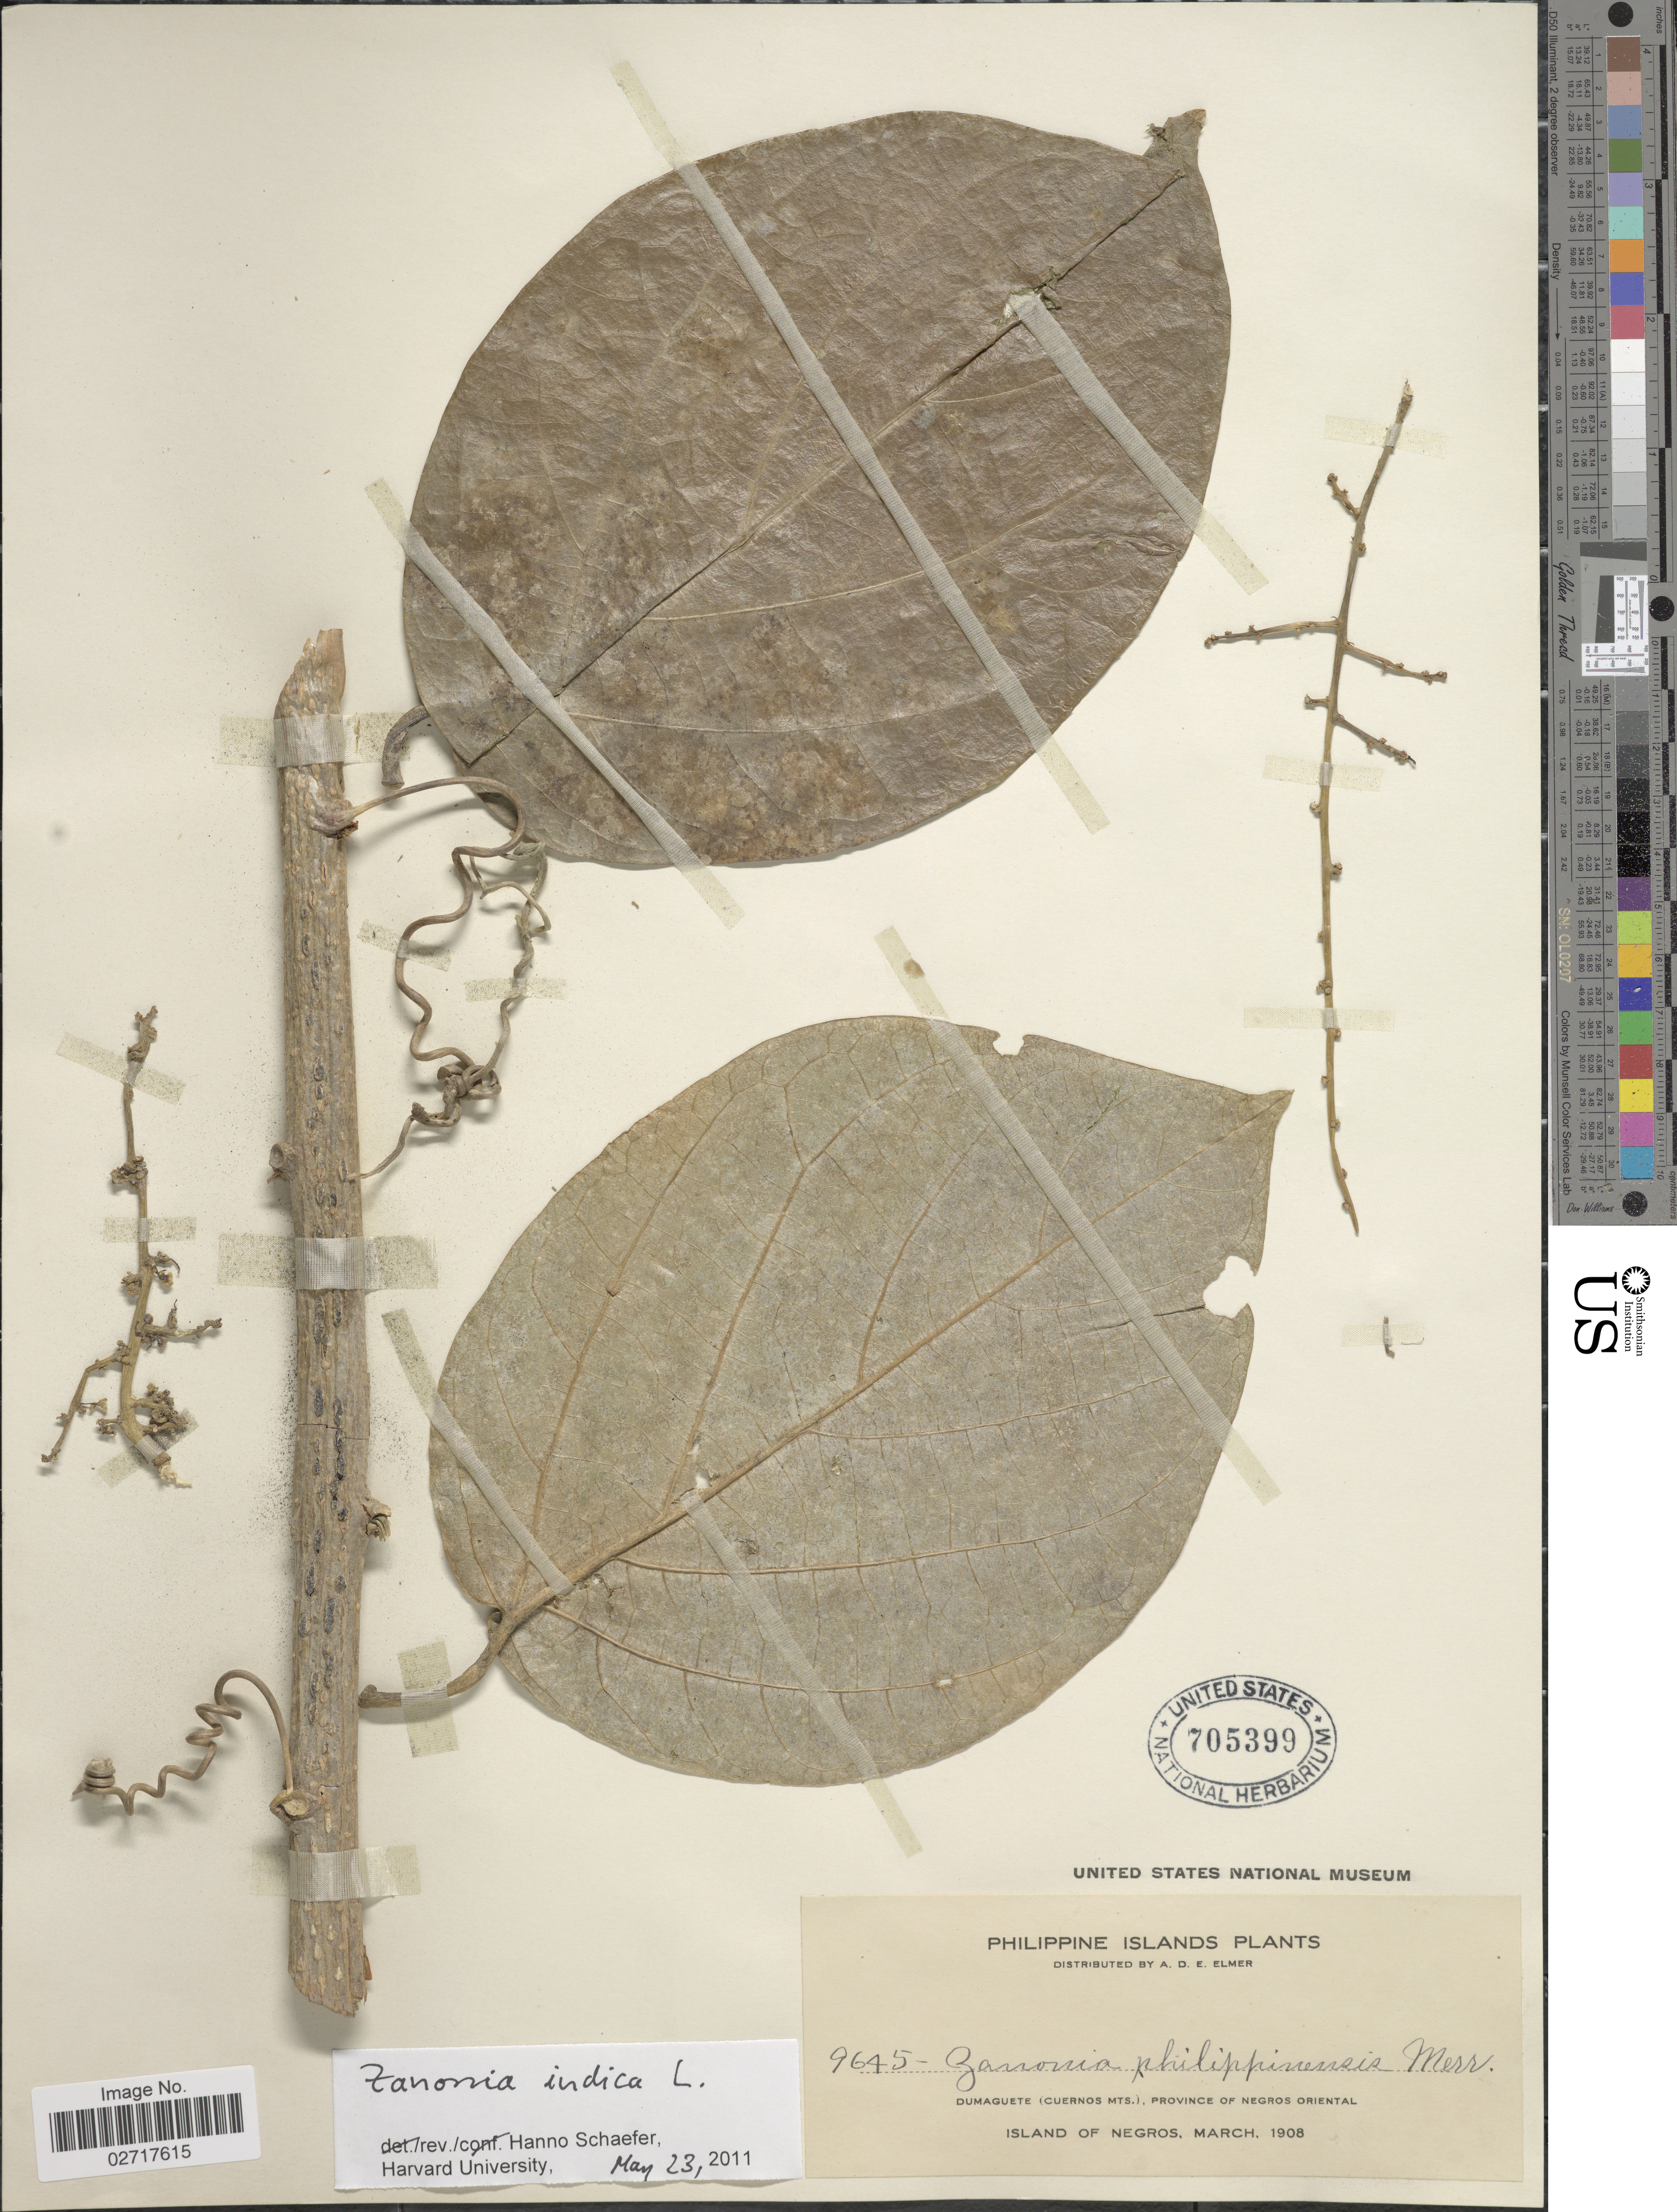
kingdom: Plantae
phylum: Tracheophyta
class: Magnoliopsida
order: Cucurbitales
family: Cucurbitaceae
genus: Zanonia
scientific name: Zanonia indica subsp. orientalis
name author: W.J. de Wilde & Duyfjes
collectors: A. D. E. Elmer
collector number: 9645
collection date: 1908-03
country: Philippines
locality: Dumaguete (Cuernos Mts.), Province of Negros Oriental. Island of Negros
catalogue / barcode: US 705399